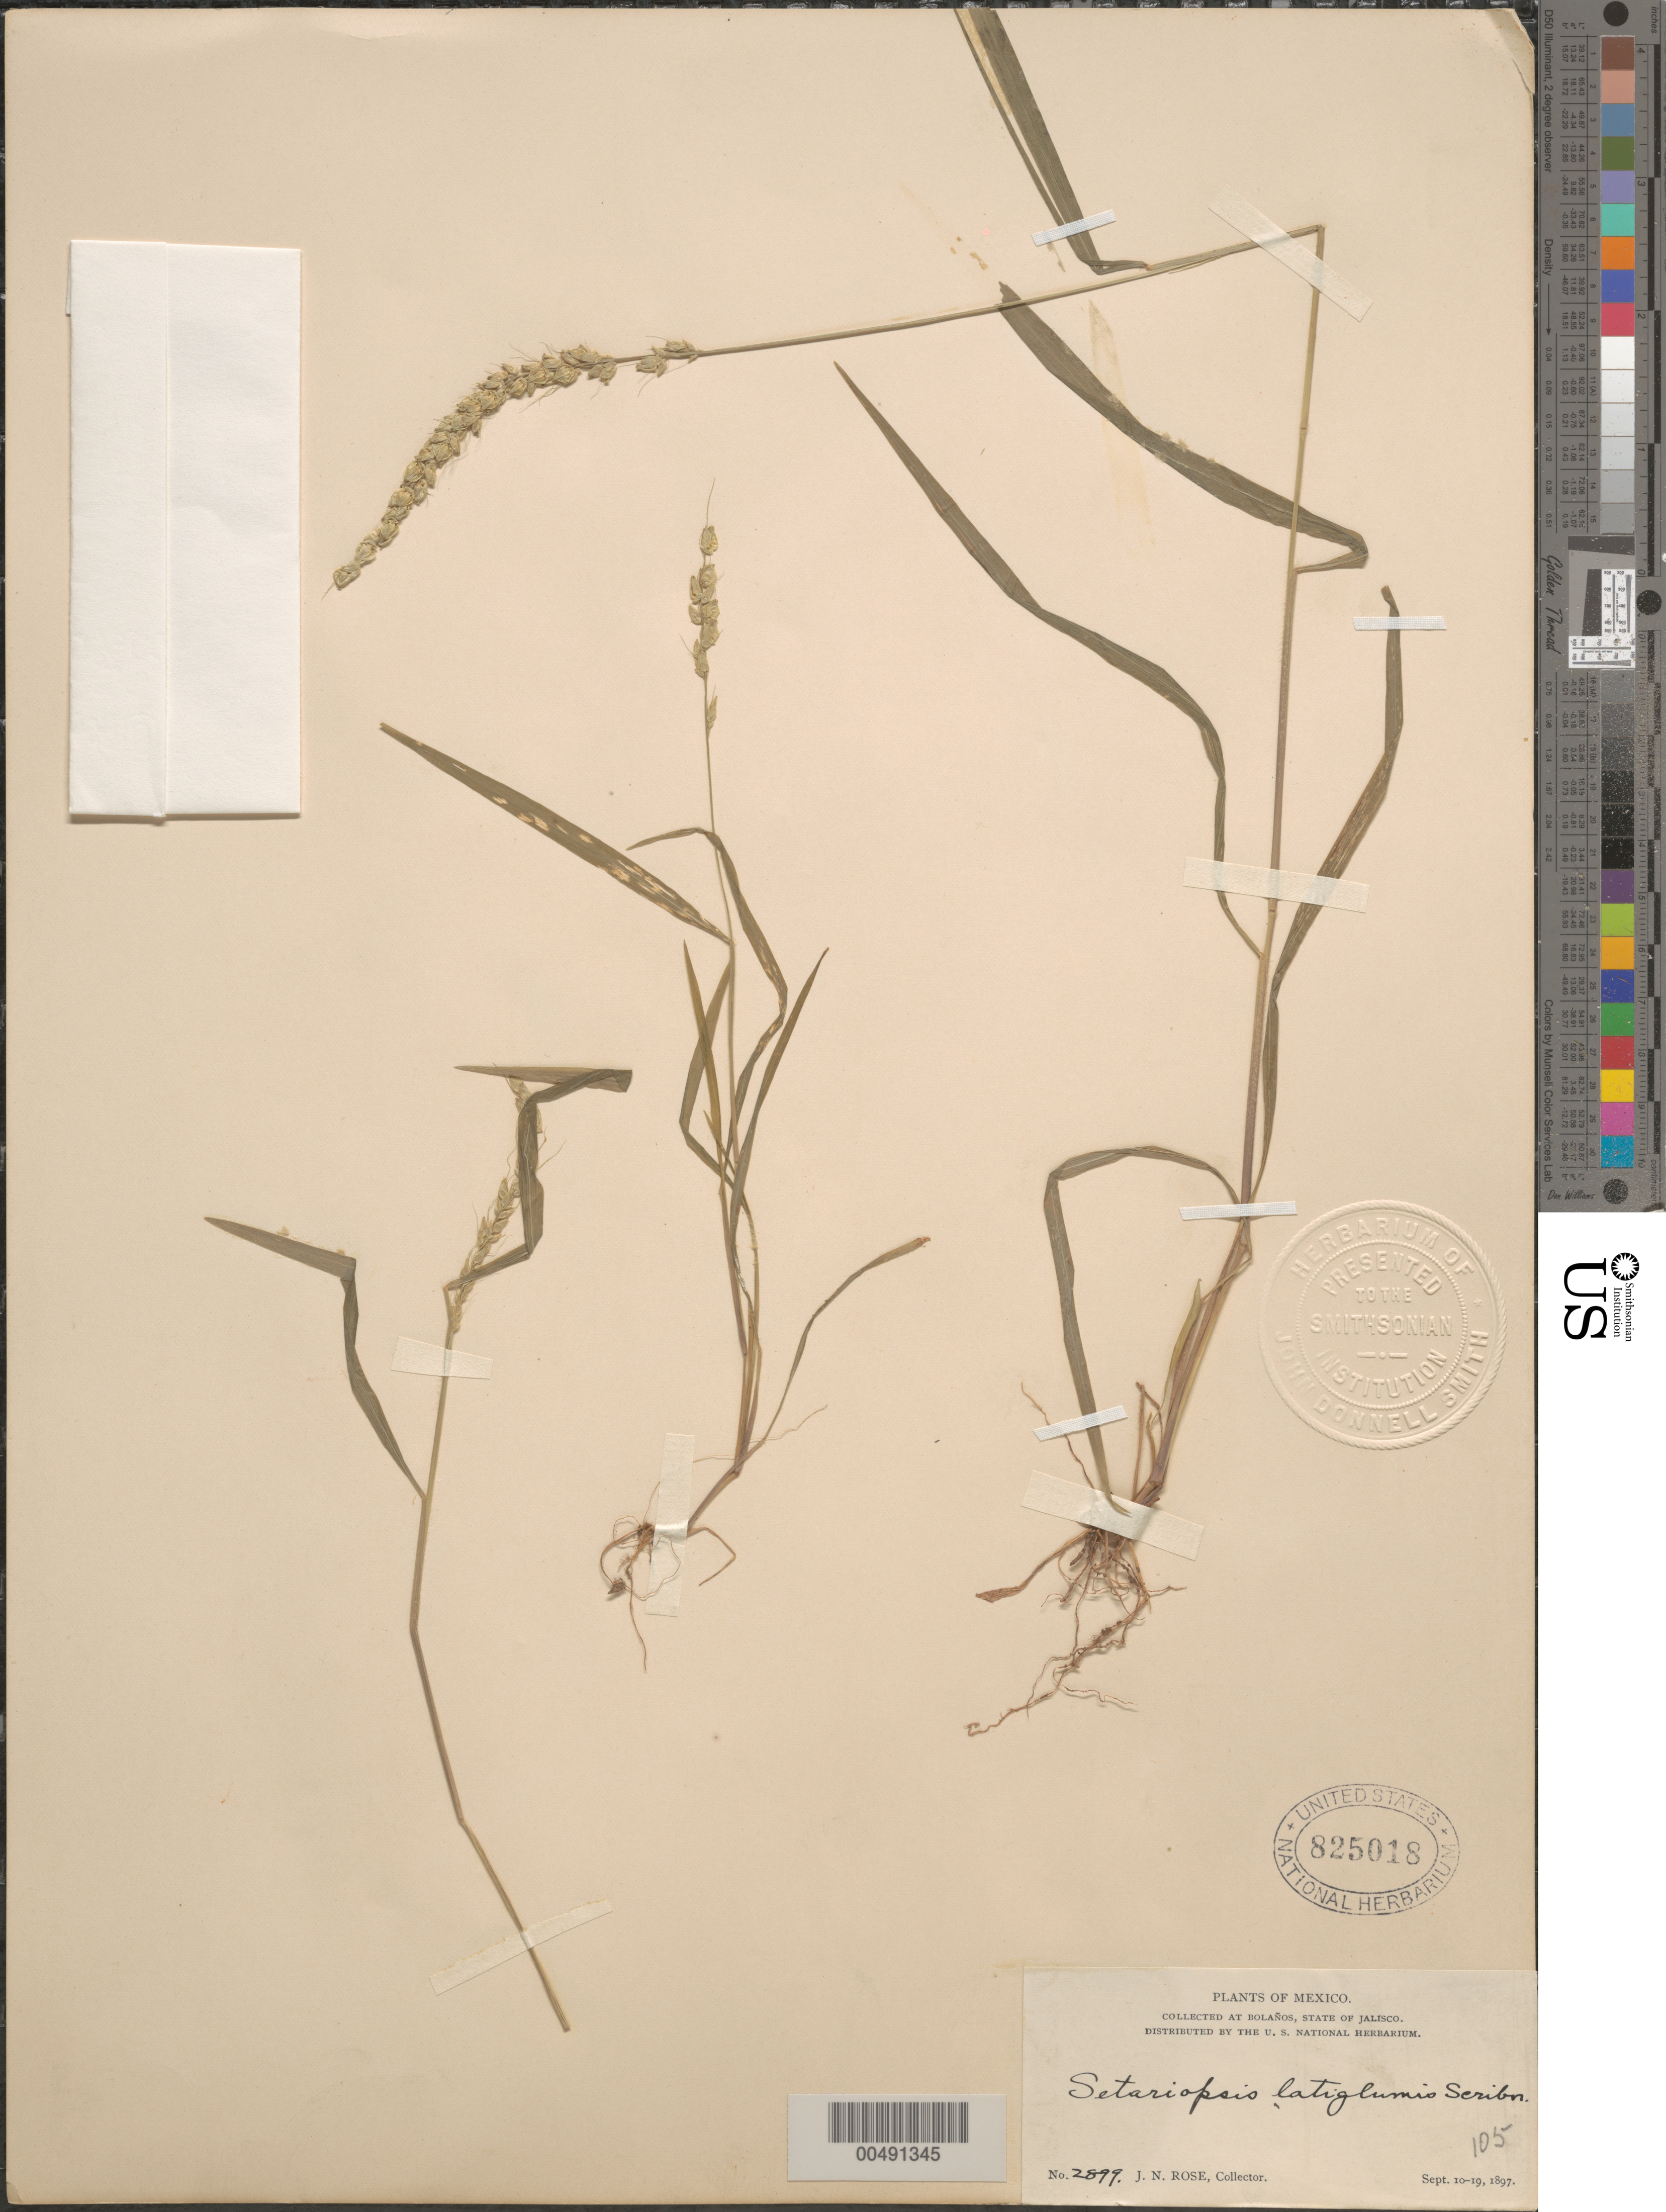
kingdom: Plantae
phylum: Tracheophyta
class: Liliopsida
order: Poales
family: Poaceae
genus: Setariopsis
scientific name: Setariopsis latiglumis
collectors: J. N. Rose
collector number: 2899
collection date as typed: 10 Sep 1897 to 19 Sep 1897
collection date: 1897-09-10/1897-09-19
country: Mexico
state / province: Jalisco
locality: At Bolaños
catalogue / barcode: US 825018